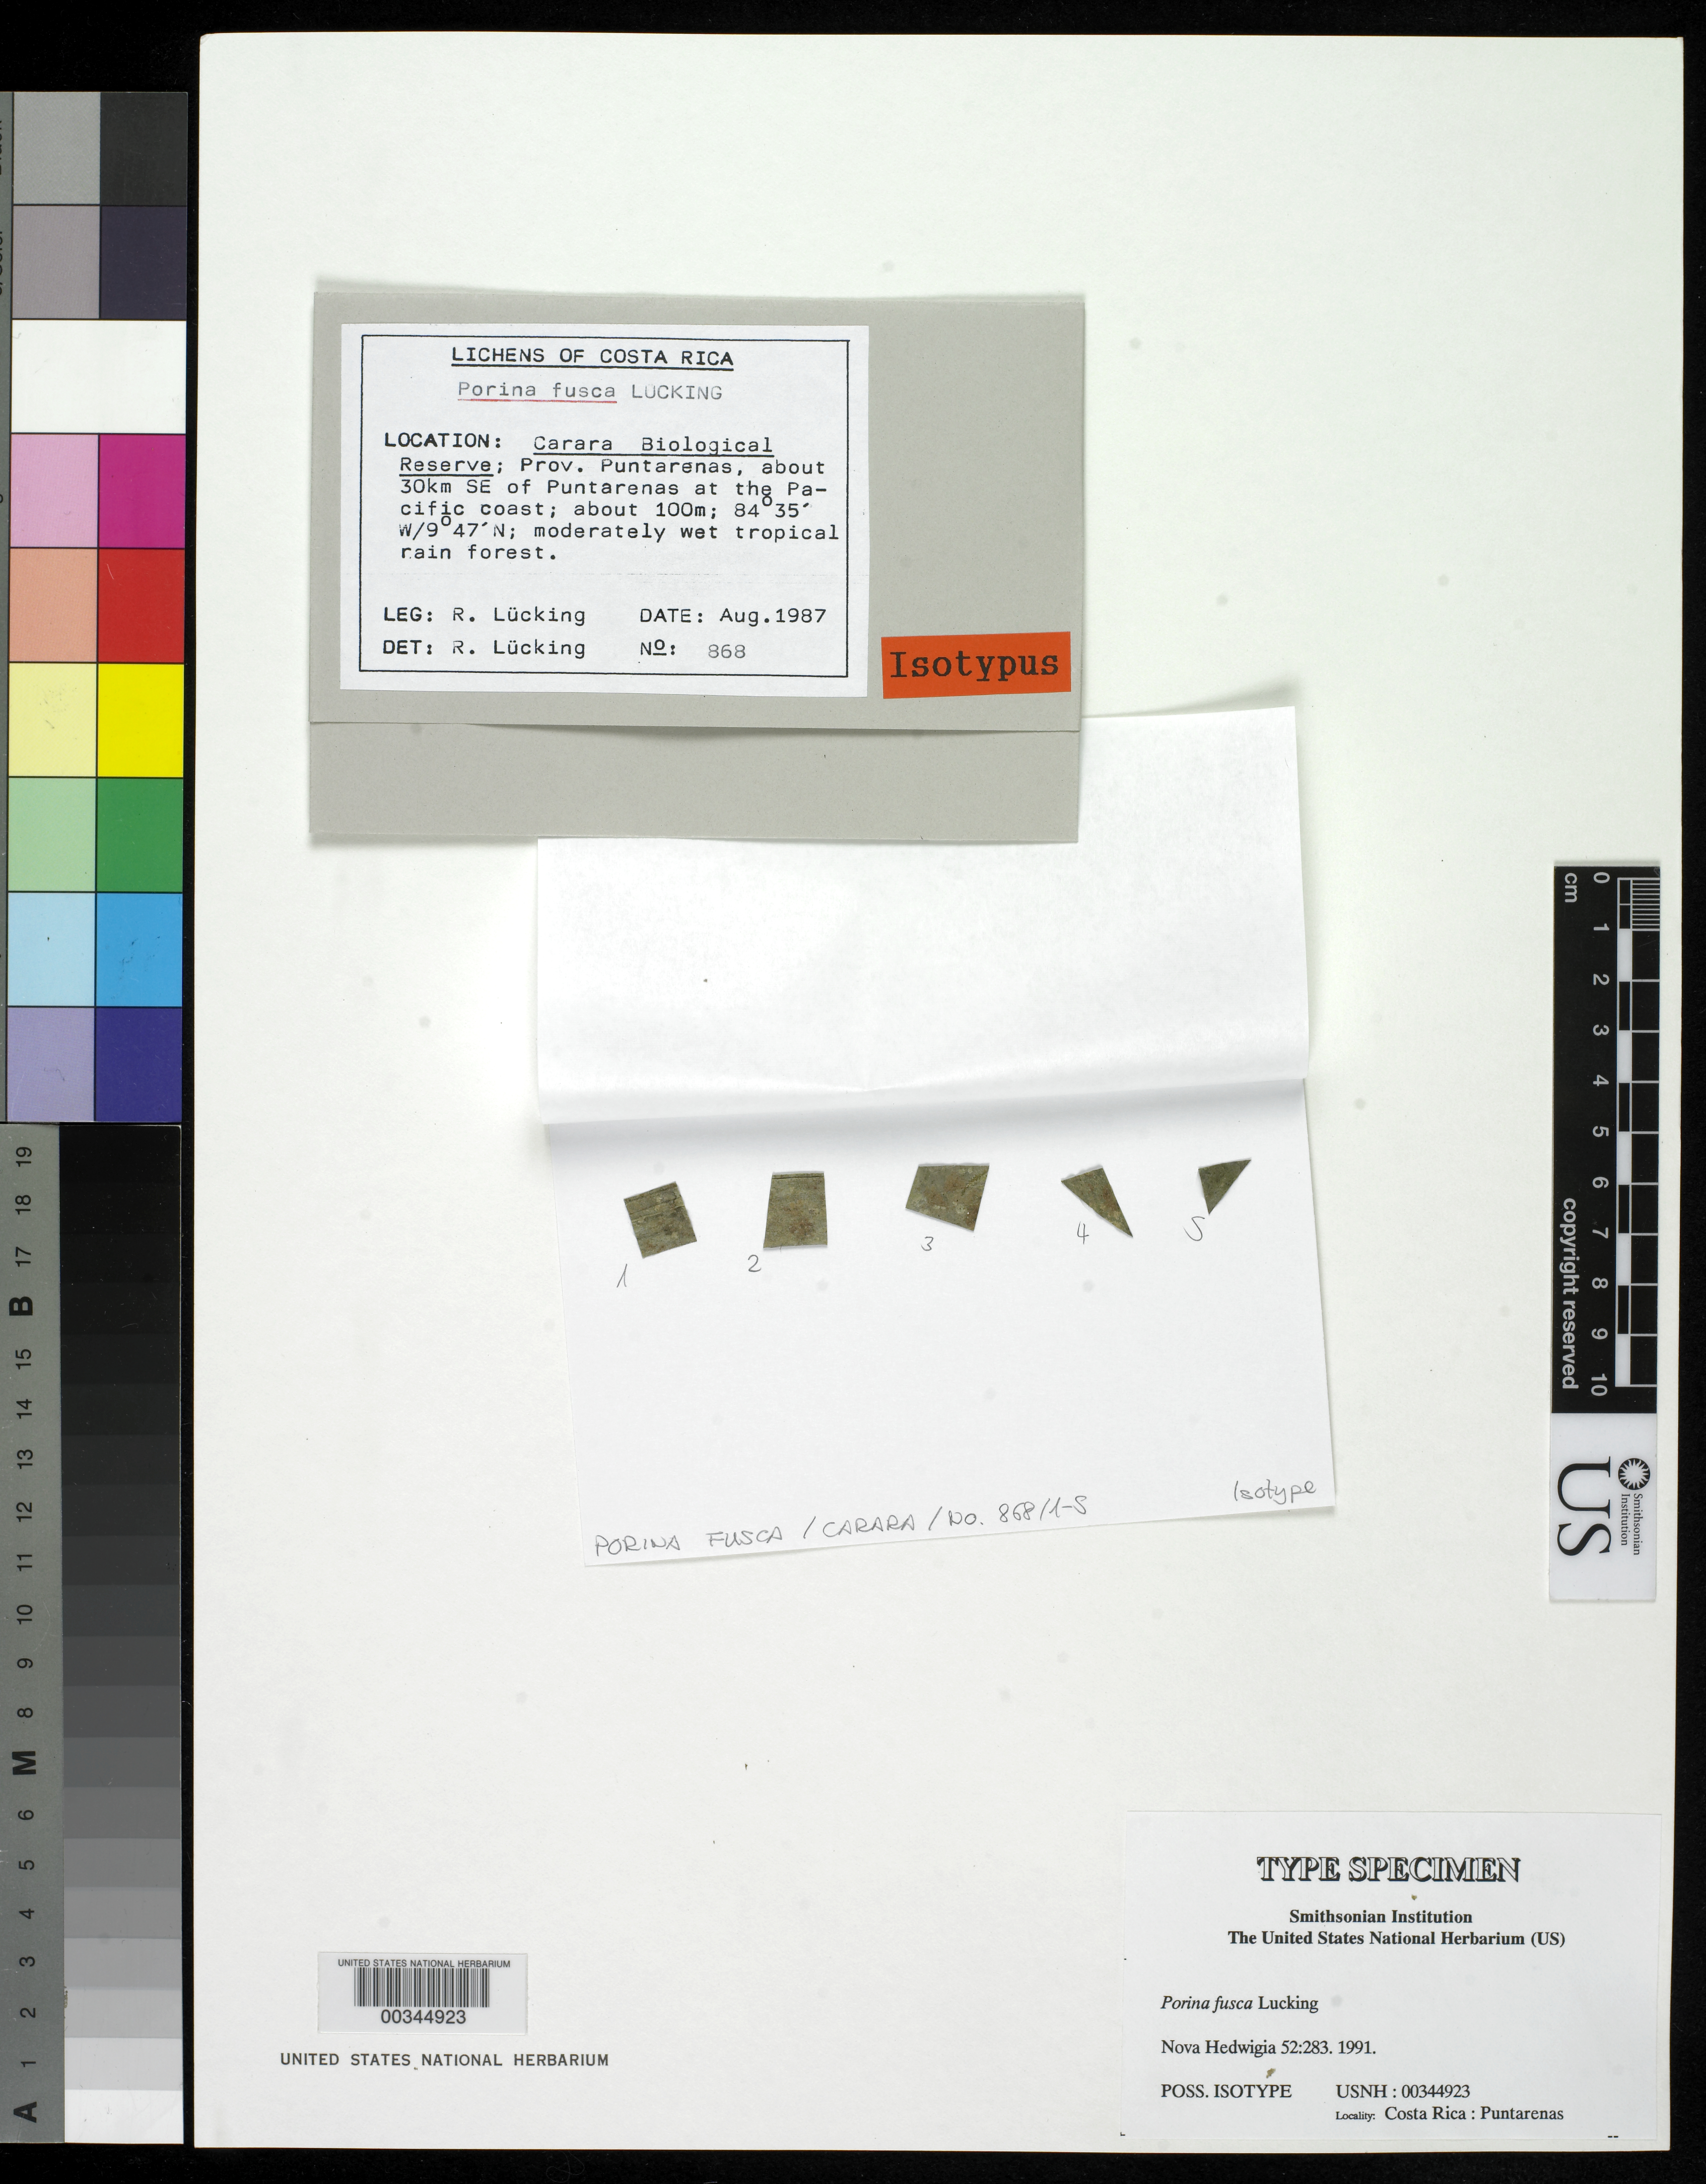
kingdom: Fungi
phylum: Ascomycota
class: Lecanoromycetes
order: Ostropales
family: Porinaceae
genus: Porina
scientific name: Porina fusca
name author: Lücking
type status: Possible Isotype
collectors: R. Lücking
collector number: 868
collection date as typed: Aug 1987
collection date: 1987-08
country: Costa Rica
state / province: Puntarenas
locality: Carara Biological Reserve, ca. 30 km SE of Puntarenas at the Pacific coast.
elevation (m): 100